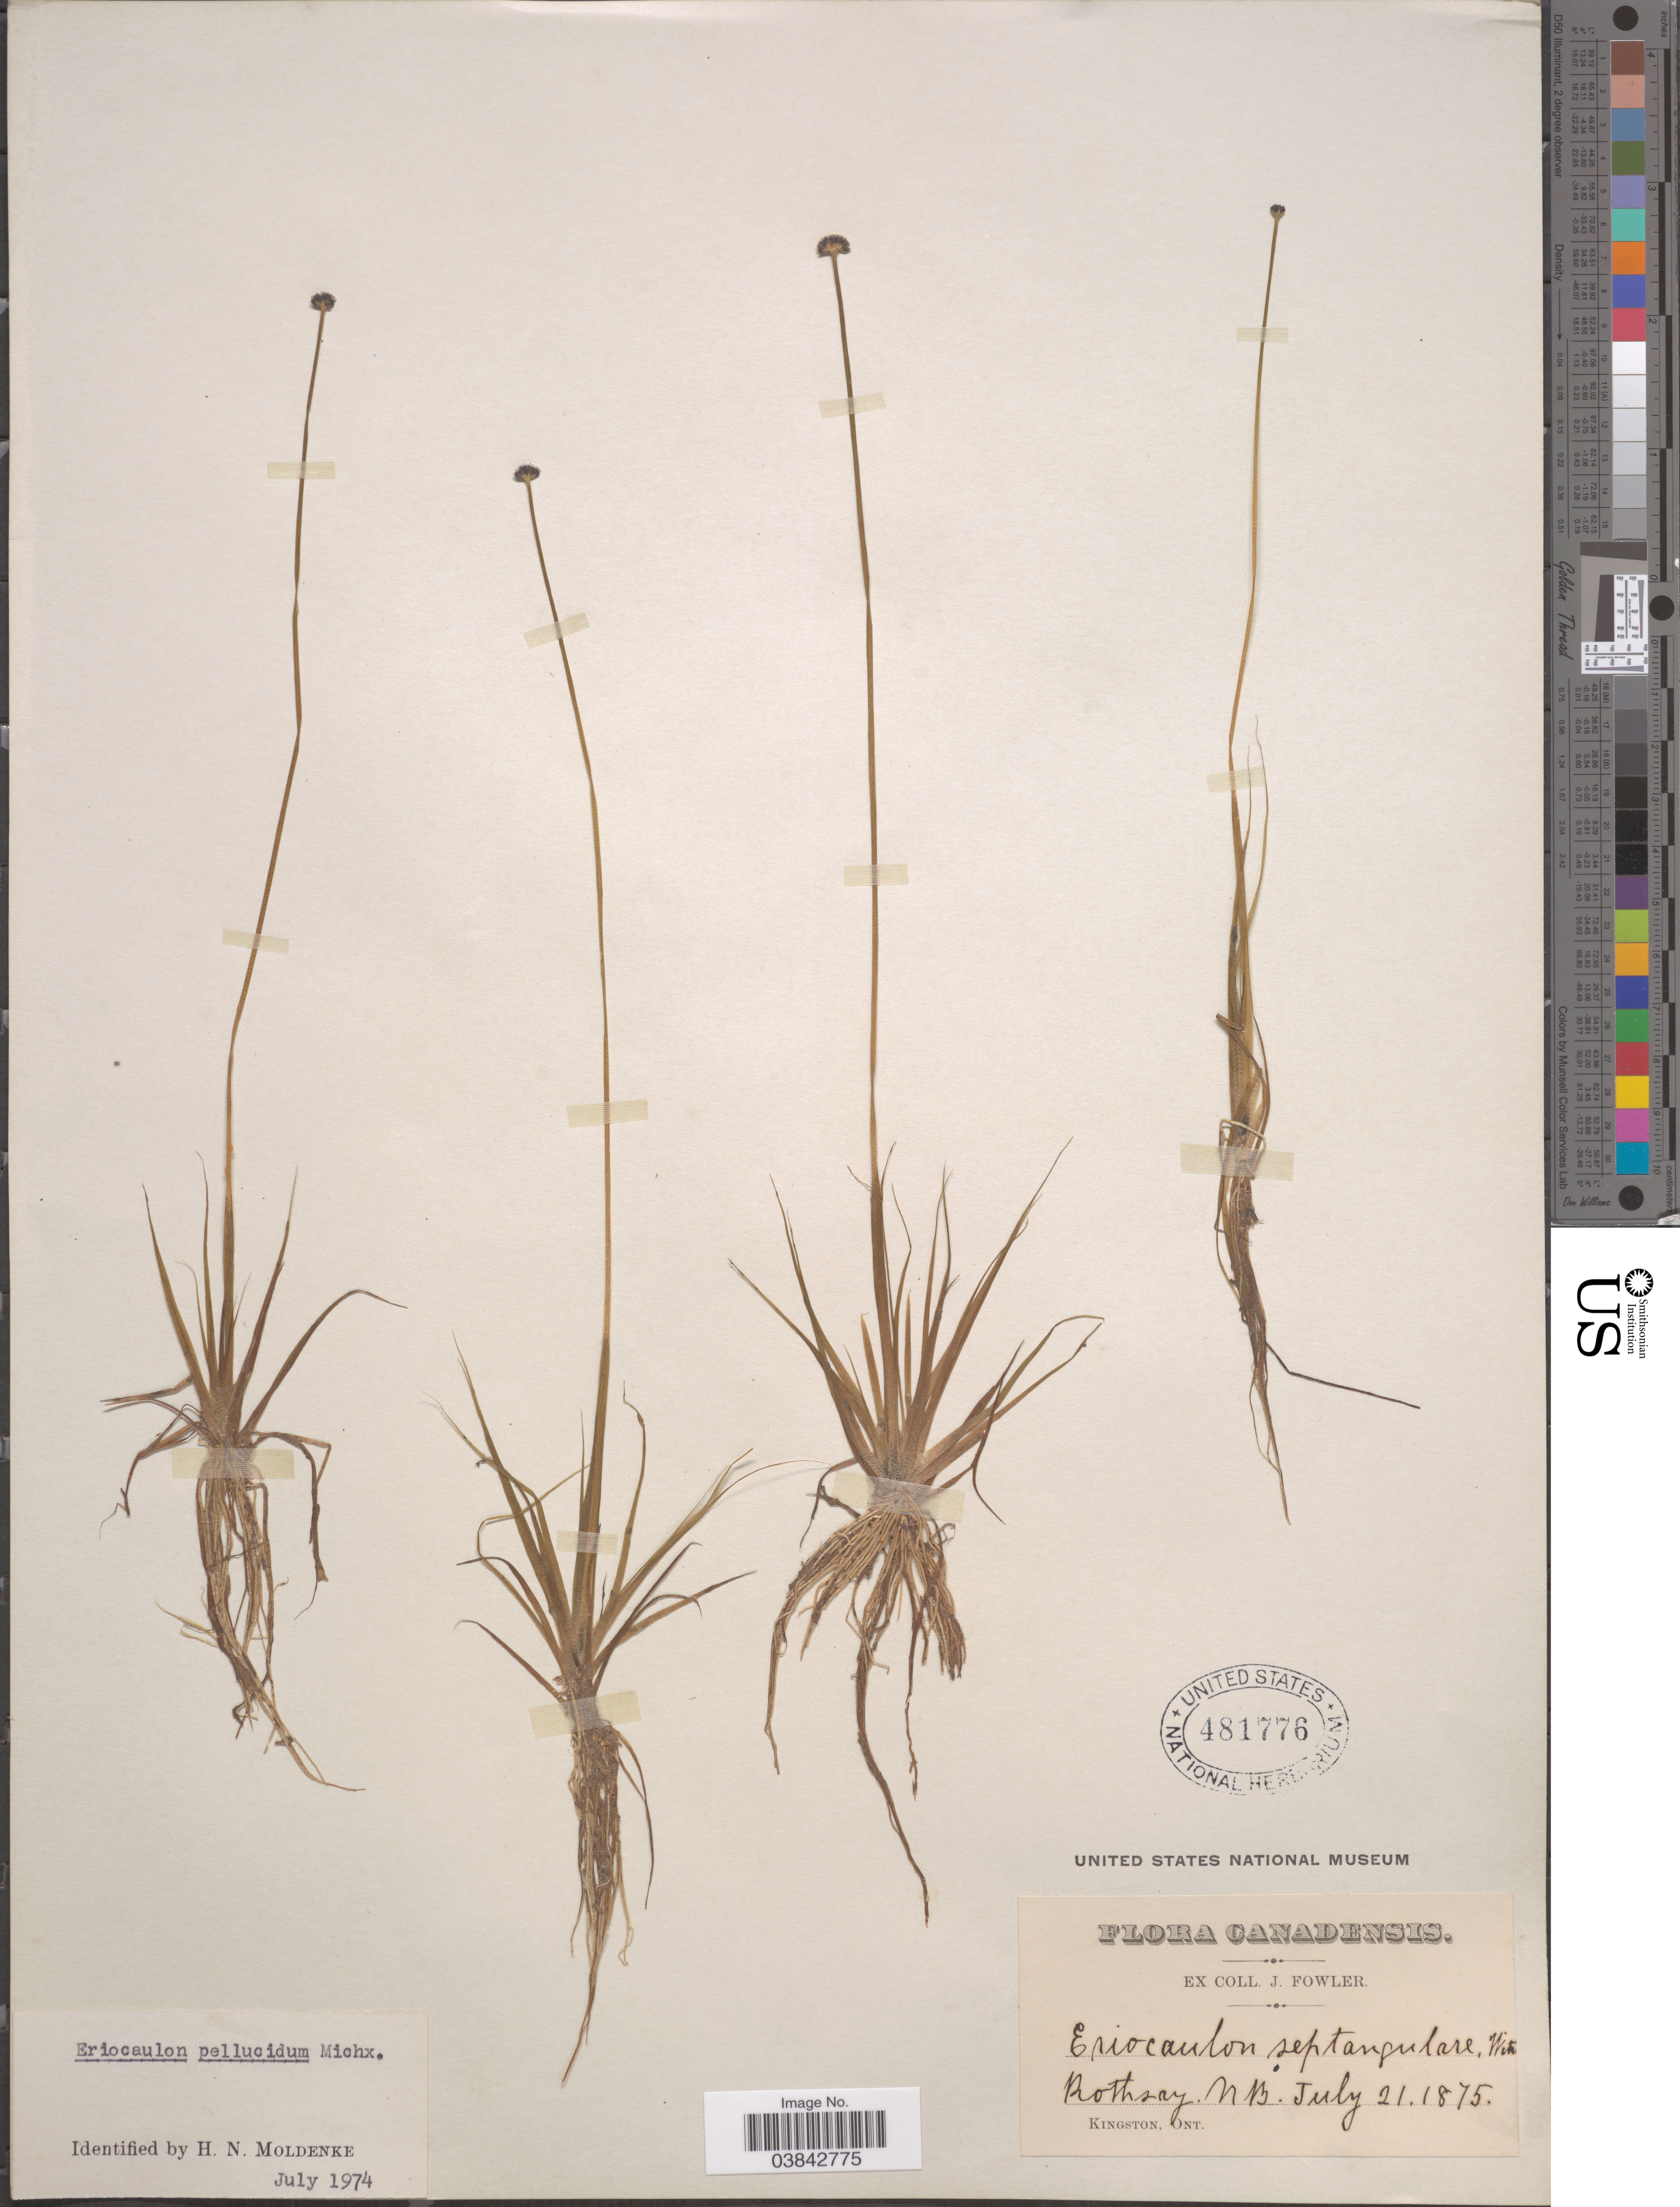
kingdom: Plantae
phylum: Tracheophyta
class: Liliopsida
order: Poales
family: Eriocaulaceae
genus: Eriocaulon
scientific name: Eriocaulon aquaticum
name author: (Hill) Druce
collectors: J. Fowler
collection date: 1875-07-21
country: Canada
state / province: New Brunswick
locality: Rothsay.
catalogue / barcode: US 481776